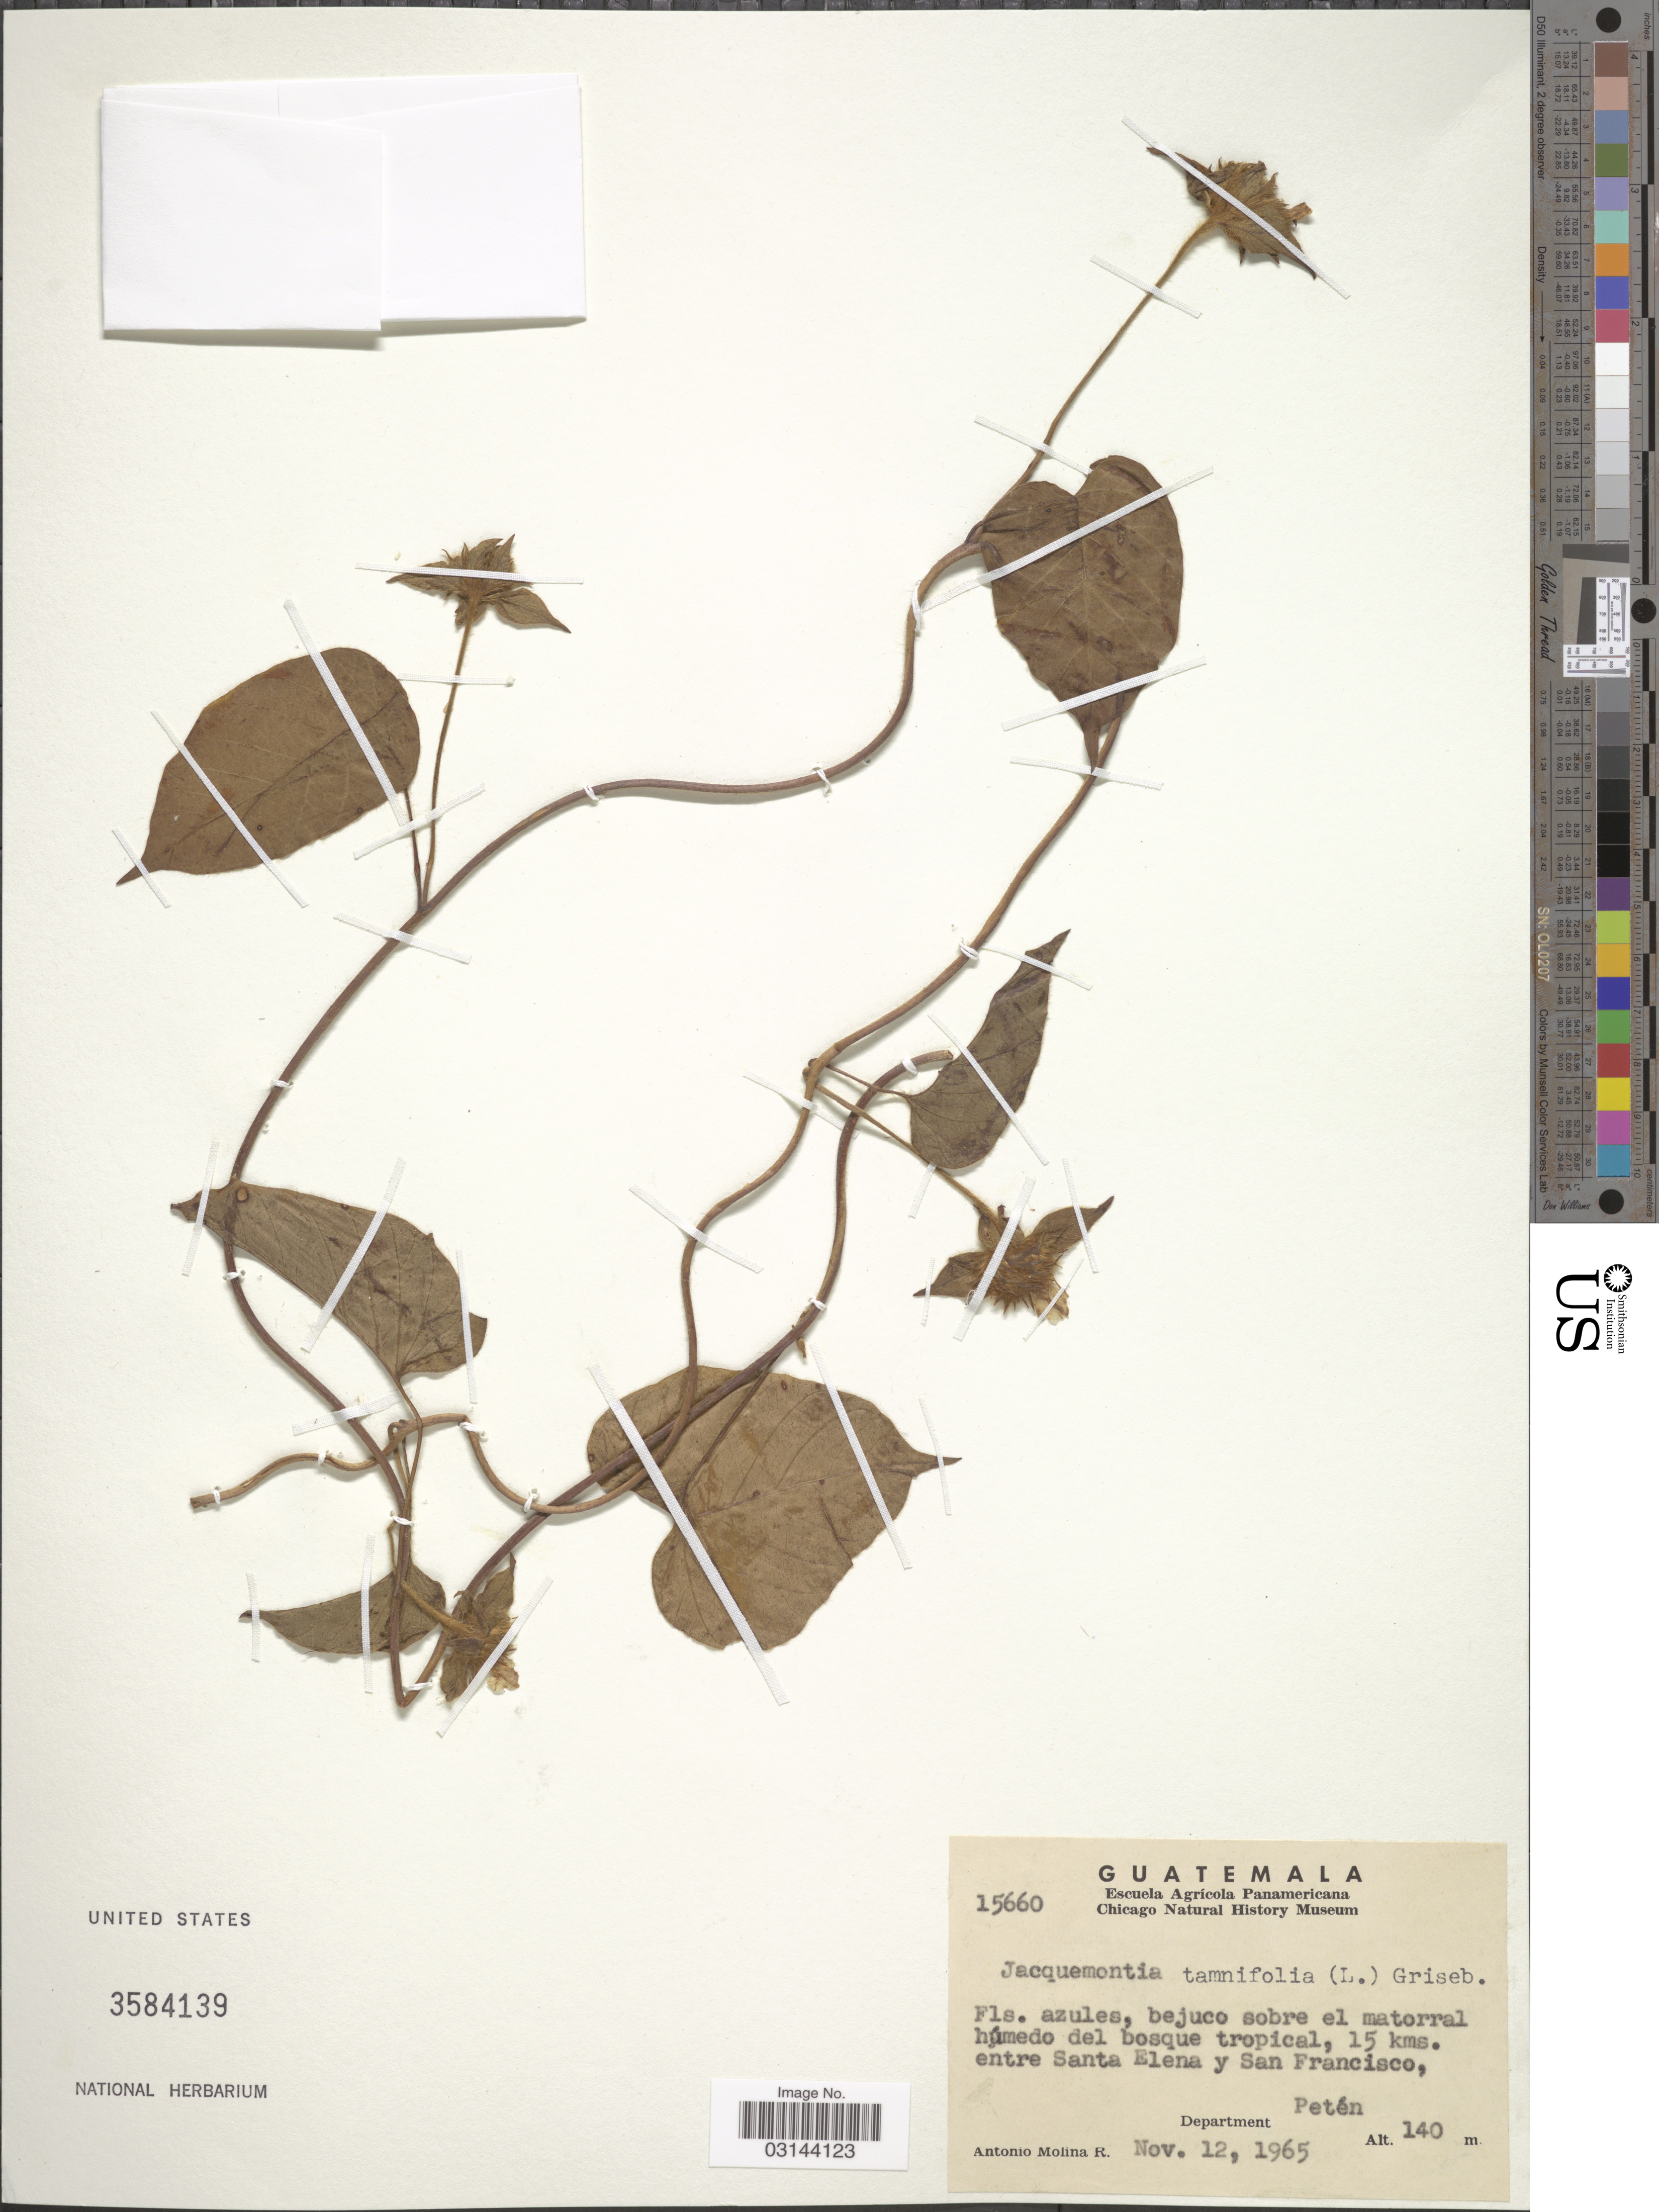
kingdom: Plantae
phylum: Tracheophyta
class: Magnoliopsida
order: Solanales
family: Convolvulaceae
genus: Jacquemontia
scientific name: Jacquemontia tamnifolia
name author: (L.) Griseb.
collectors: A. Molina R.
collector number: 15660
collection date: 1965-11-12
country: Guatemala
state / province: El Petén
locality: Fls. azules, bejuco sobre el matorral húmedo del bosque tropical, 15 kms. entre Santa Elena y San Francisco, Department Petén.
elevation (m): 140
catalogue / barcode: US 3584139